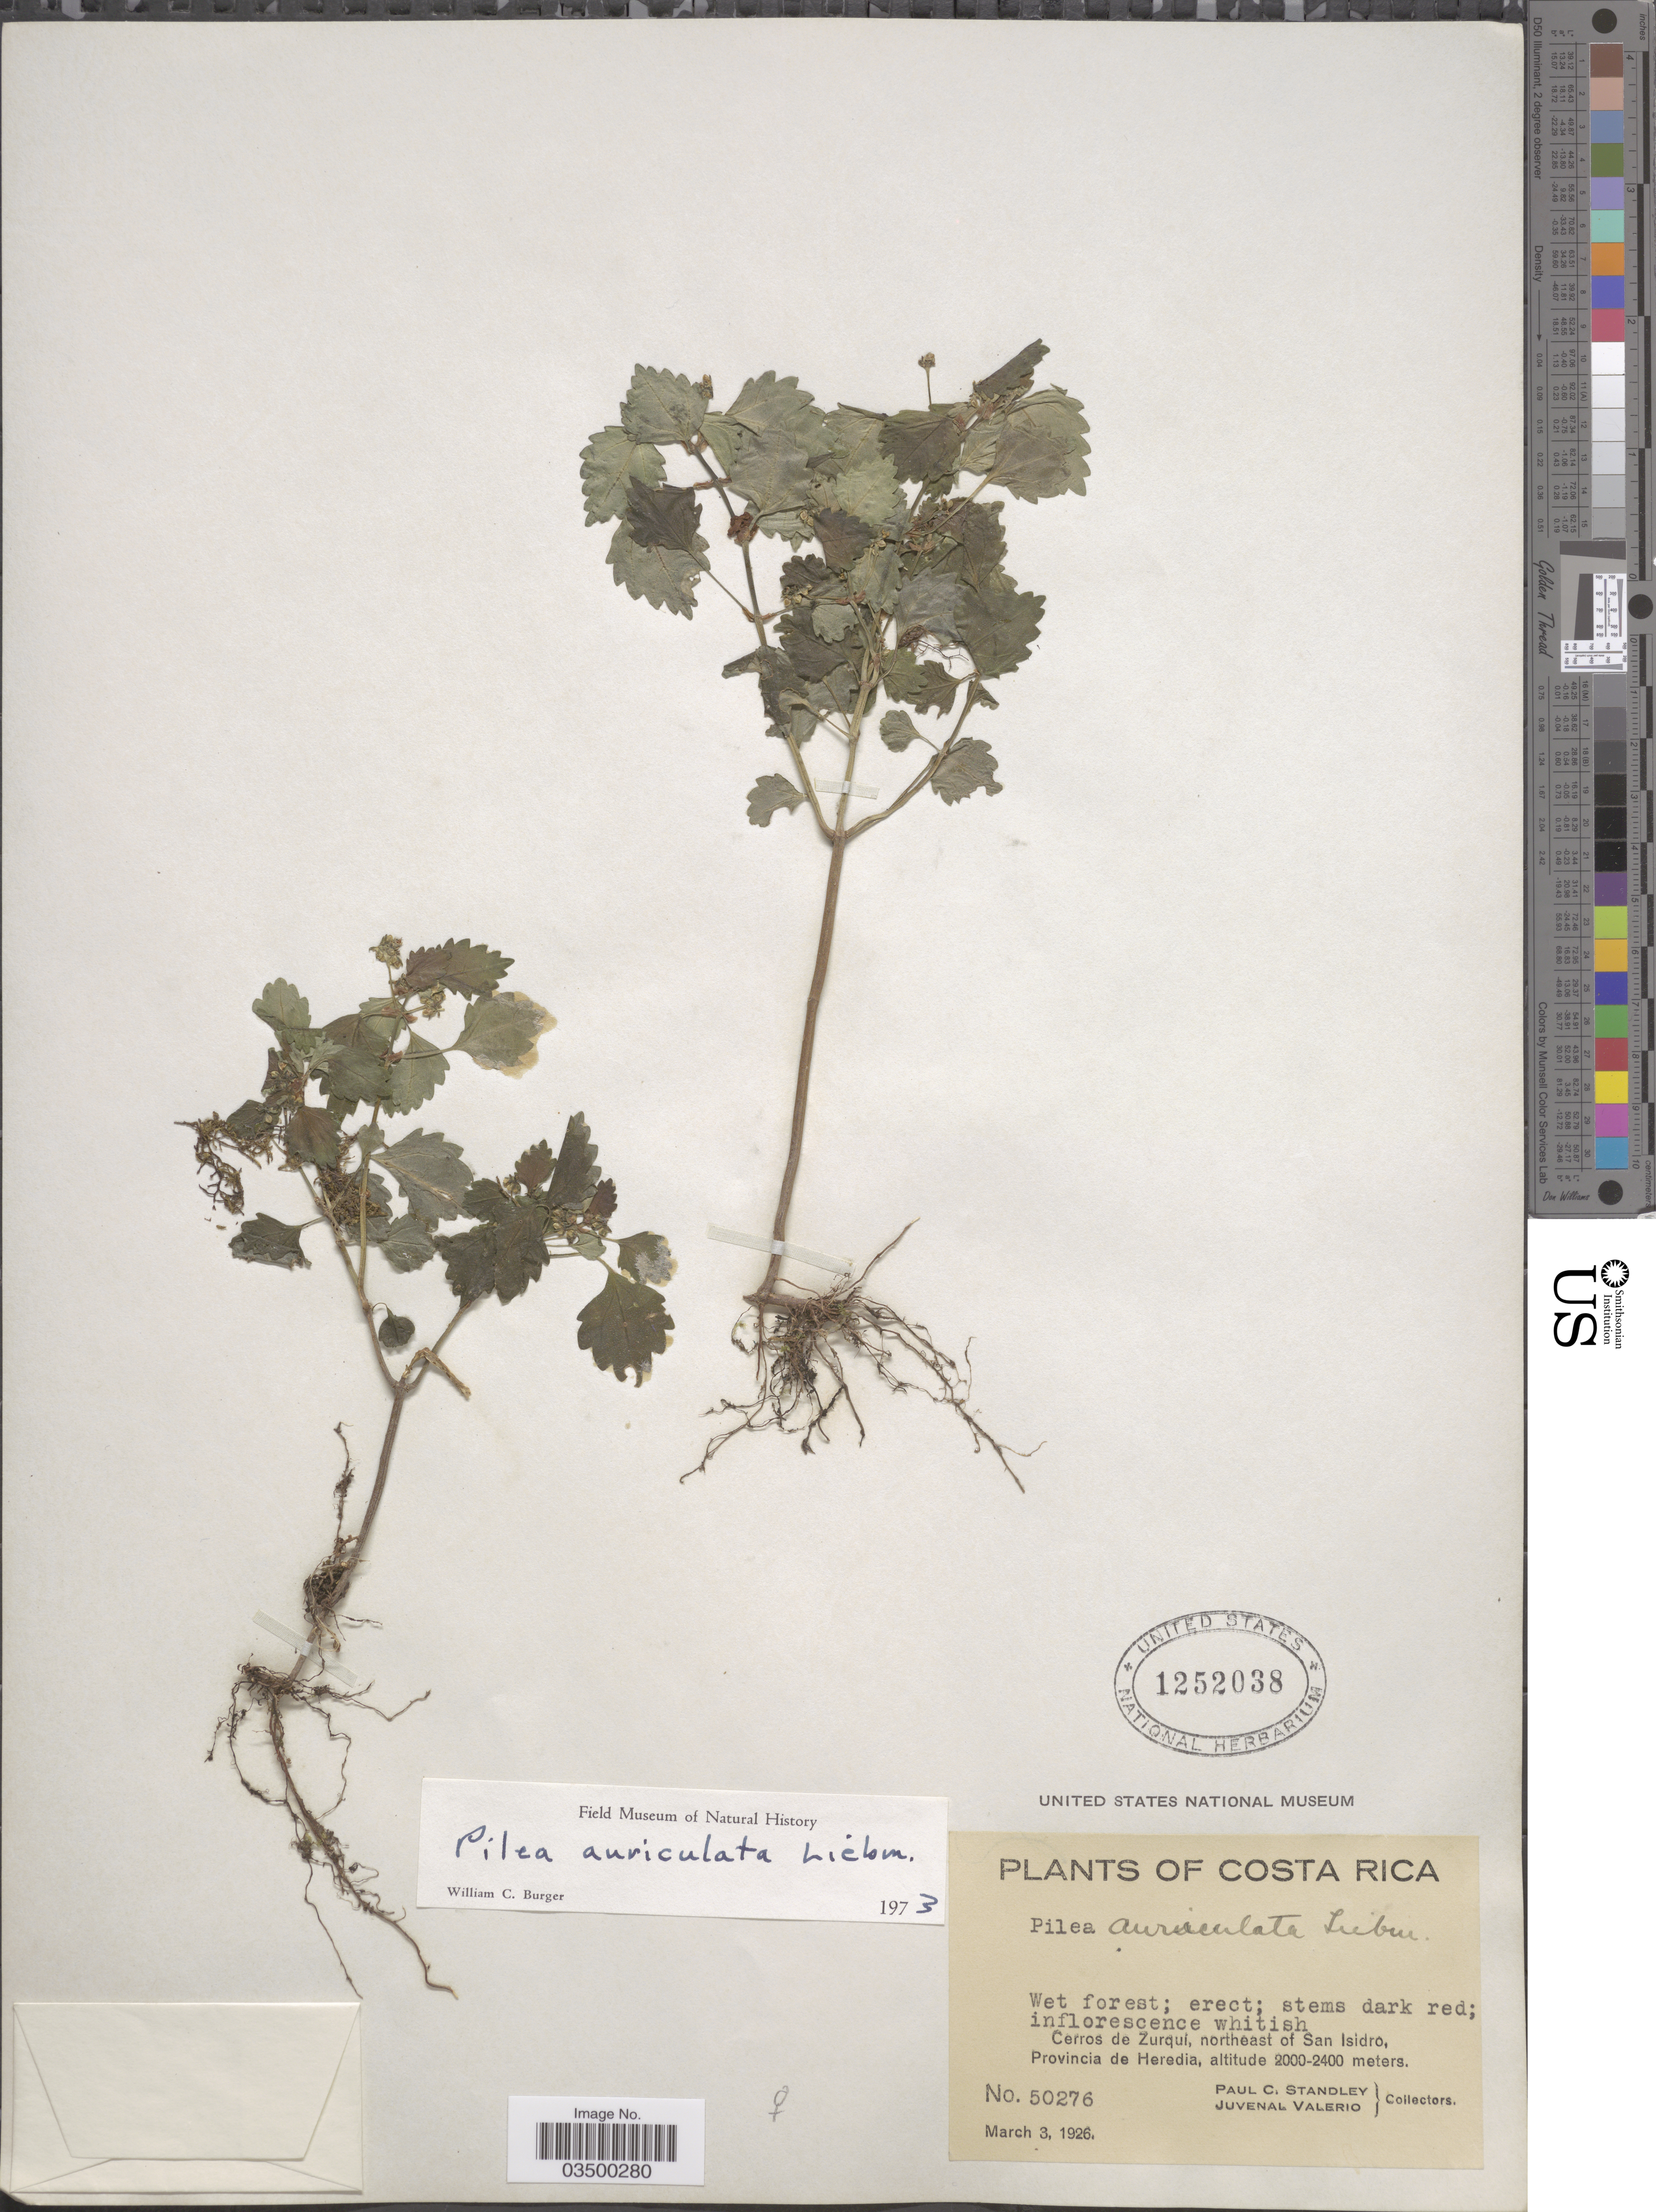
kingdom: Plantae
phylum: Tracheophyta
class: Magnoliopsida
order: Rosales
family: Urticaceae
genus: Pilea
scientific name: Pilea auriculata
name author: Liebm.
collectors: P. C. Standley & J. Valerio R.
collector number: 50276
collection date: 1926-03-03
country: Costa Rica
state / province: Heredia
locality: Cerros de Zurquí, northeast of San Isidro.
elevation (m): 2000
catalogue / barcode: US 1252038